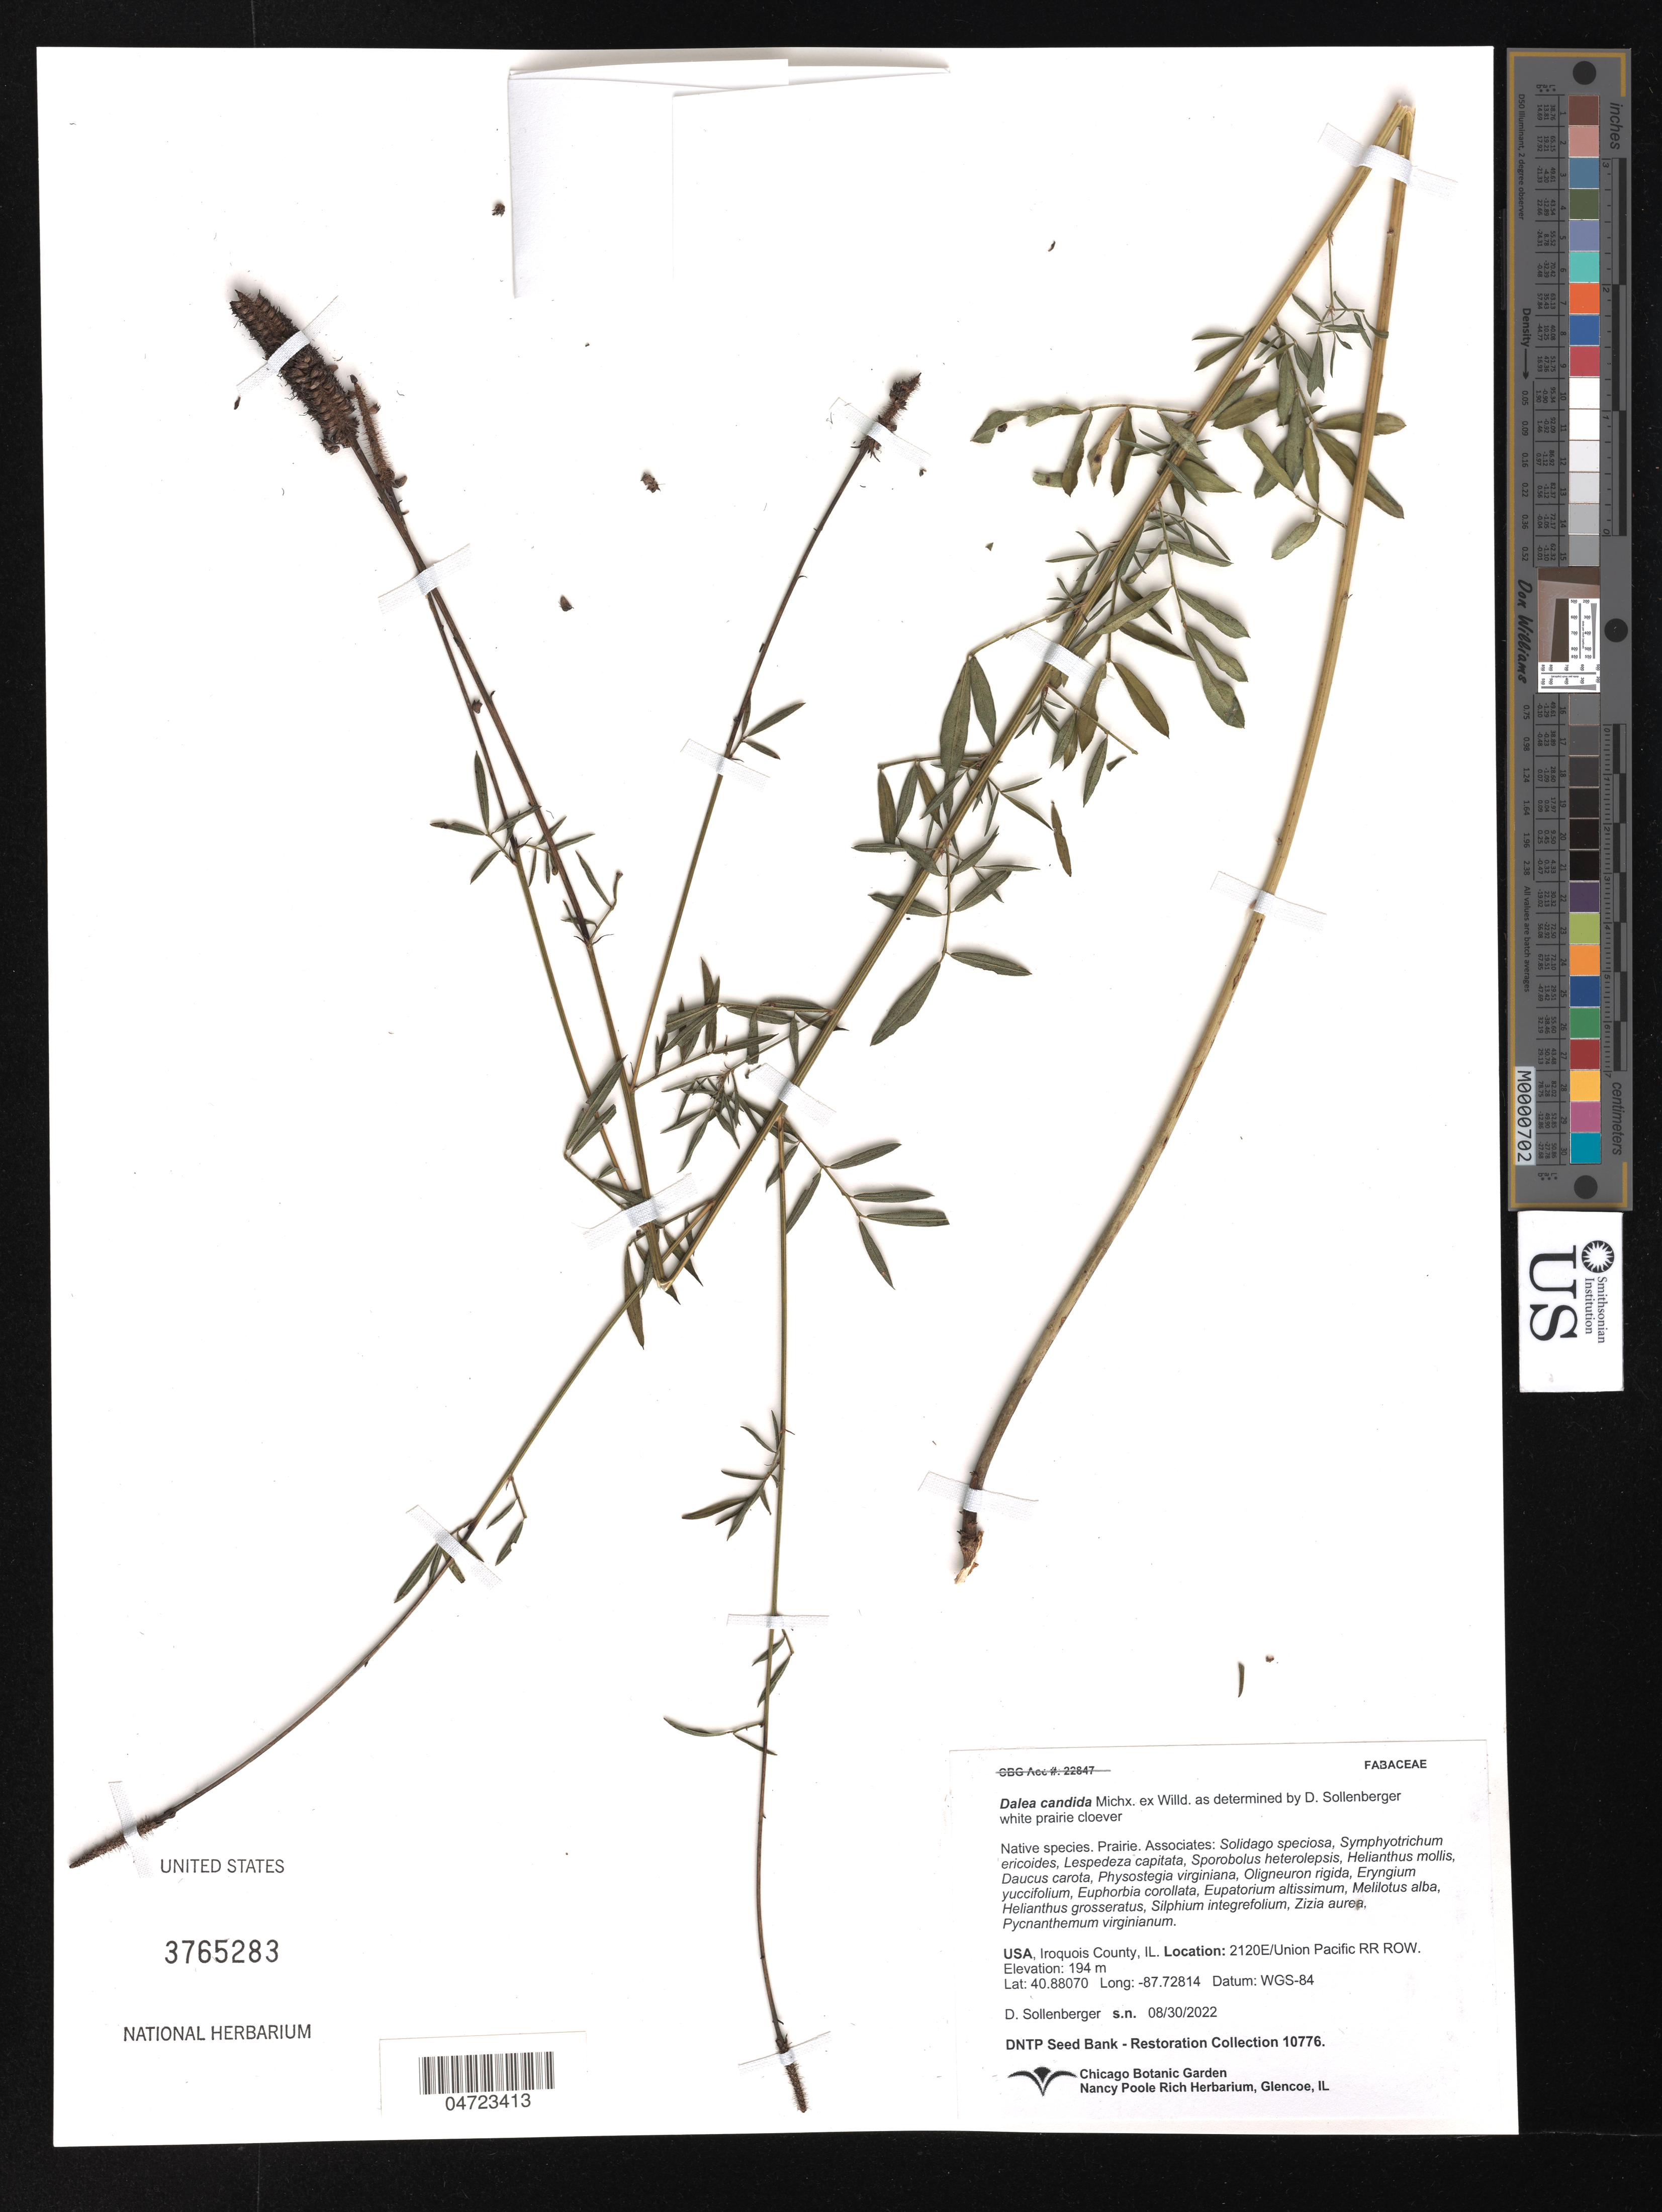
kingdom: Plantae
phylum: Tracheophyta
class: Magnoliopsida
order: Fabales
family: Fabaceae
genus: Dalea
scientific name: Dalea candida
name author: Michx. ex Willd.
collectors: D. Sollenberger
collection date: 2022-08-30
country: United States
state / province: Illinois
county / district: Iroquois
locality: Iroquois County. 2120E/Union Pacific RR ROW.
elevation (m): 194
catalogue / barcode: US 3765283